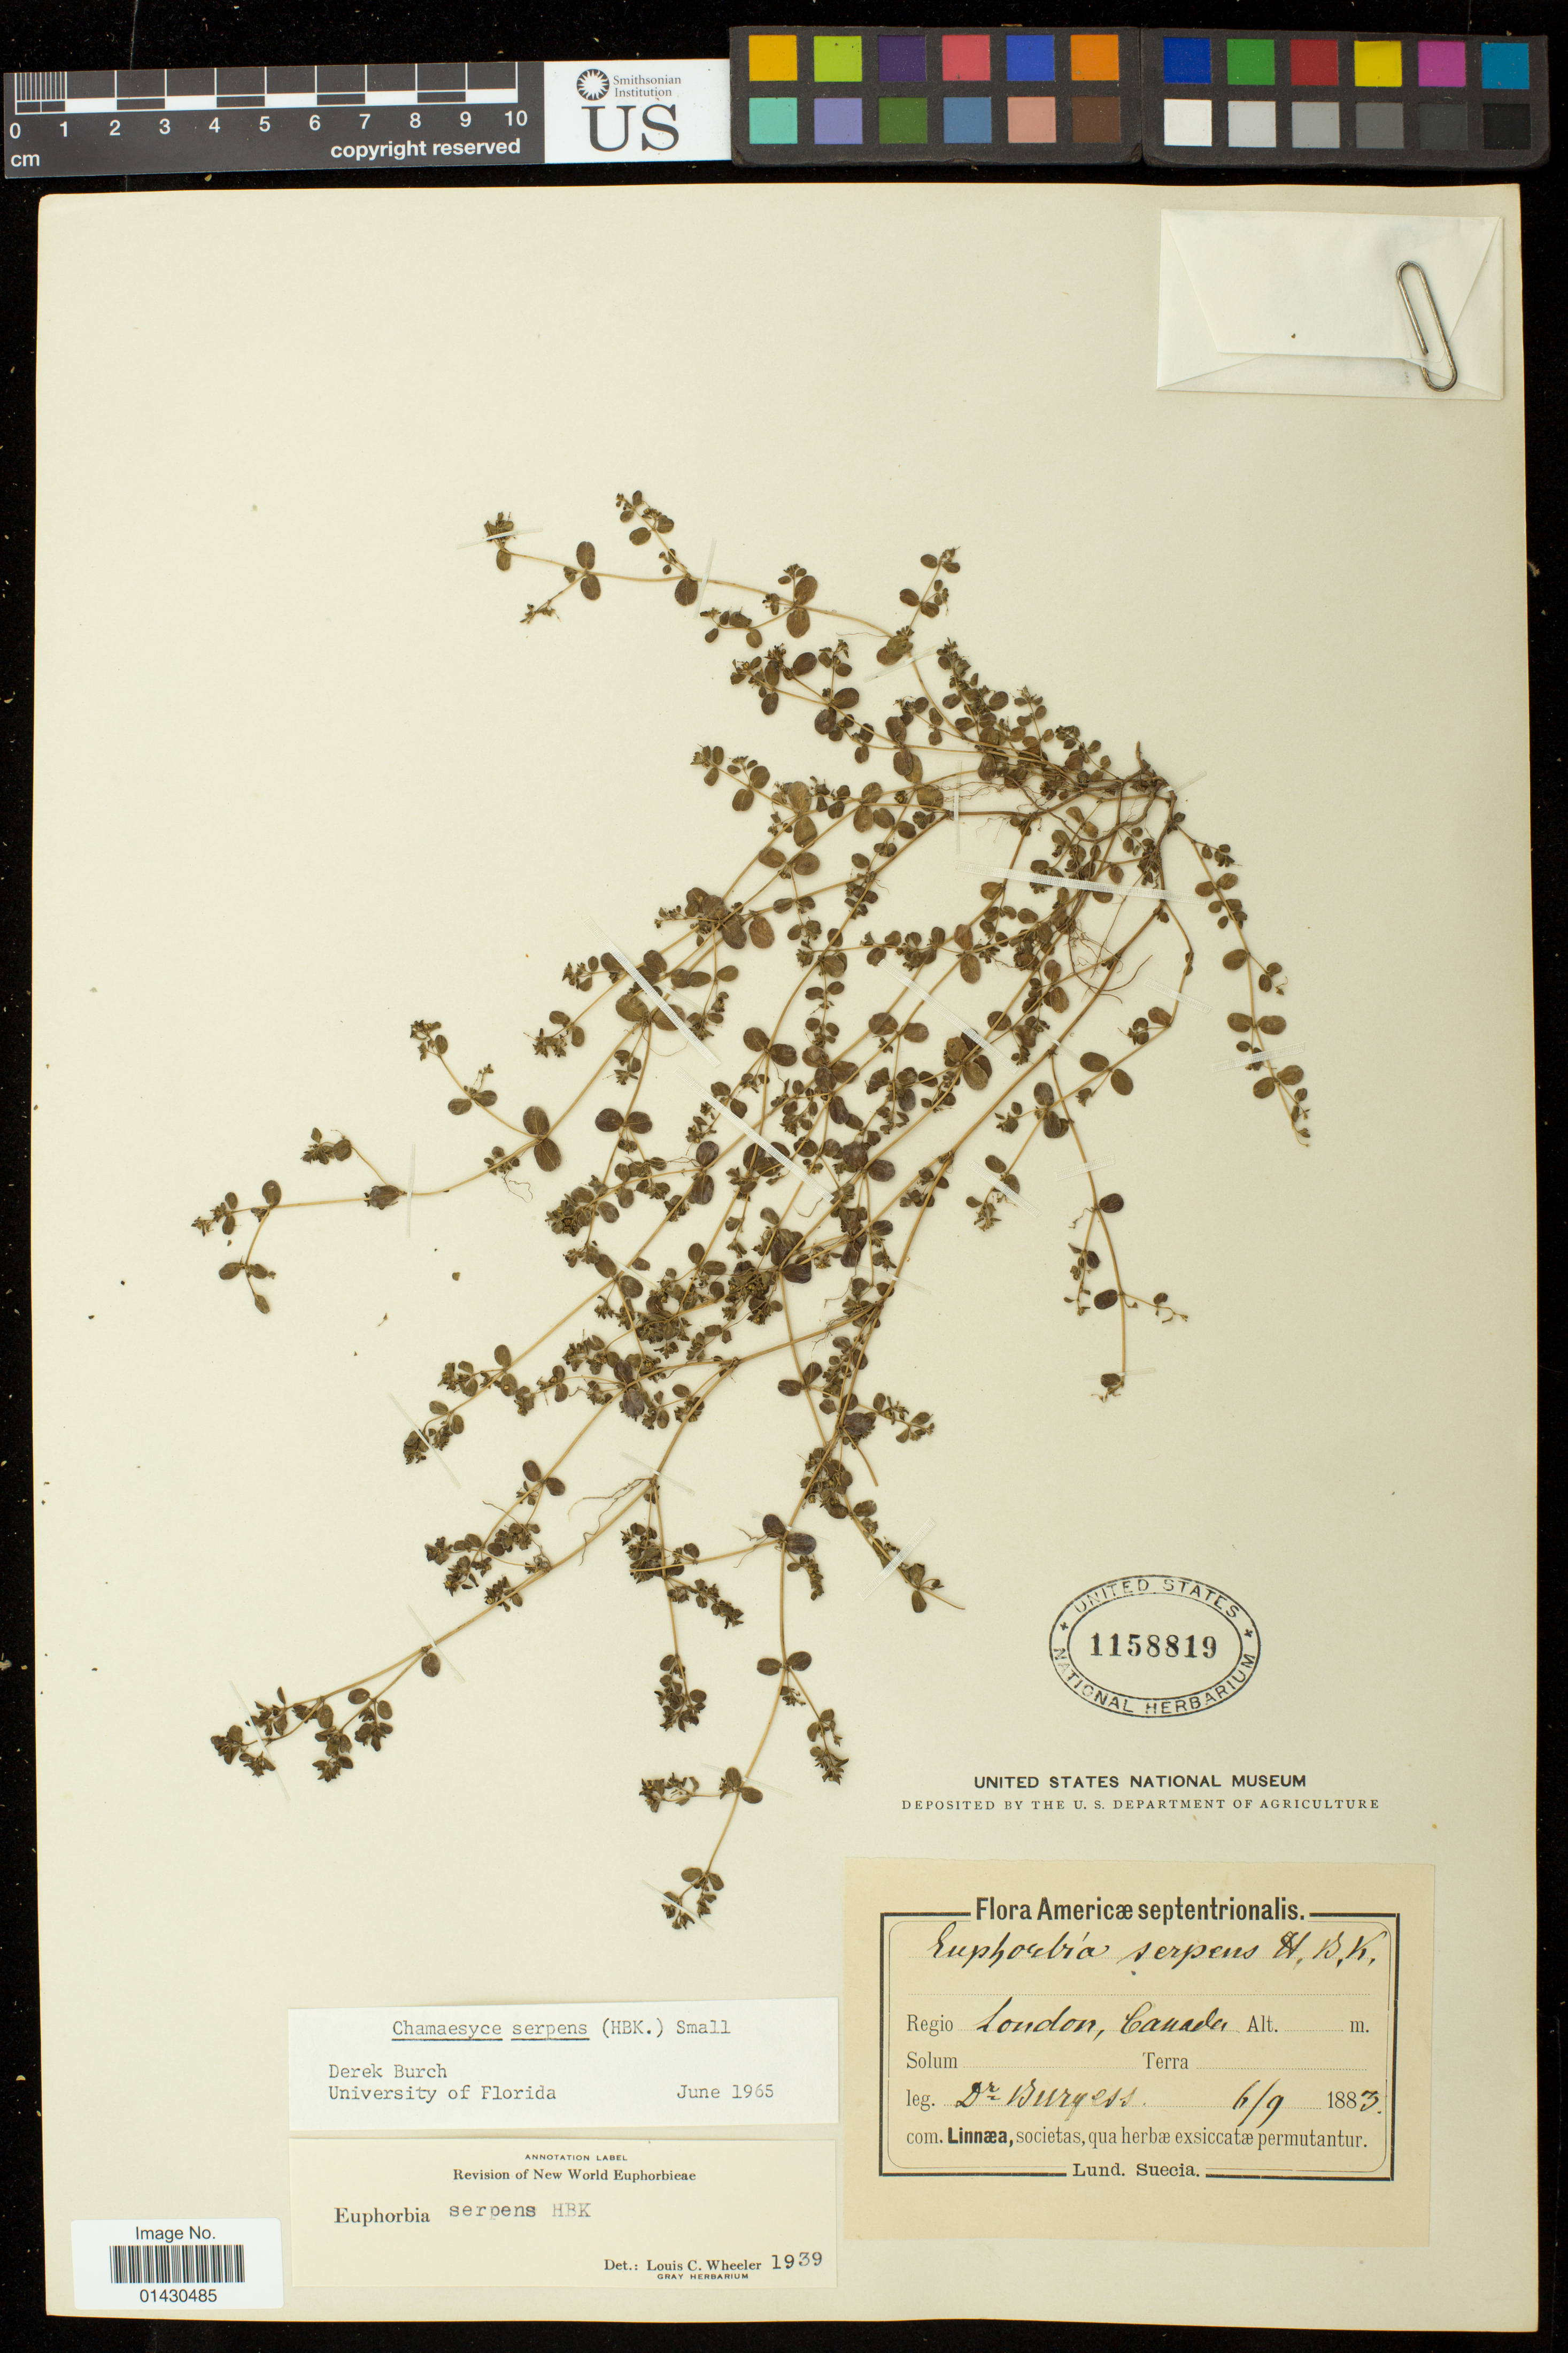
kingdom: Plantae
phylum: Tracheophyta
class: Magnoliopsida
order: Malpighiales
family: Euphorbiaceae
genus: Euphorbia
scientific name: Euphorbia serpens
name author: Kunth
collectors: T. Burgess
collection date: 1883-06-09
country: Canada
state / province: Ontario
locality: London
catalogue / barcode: US 1158819